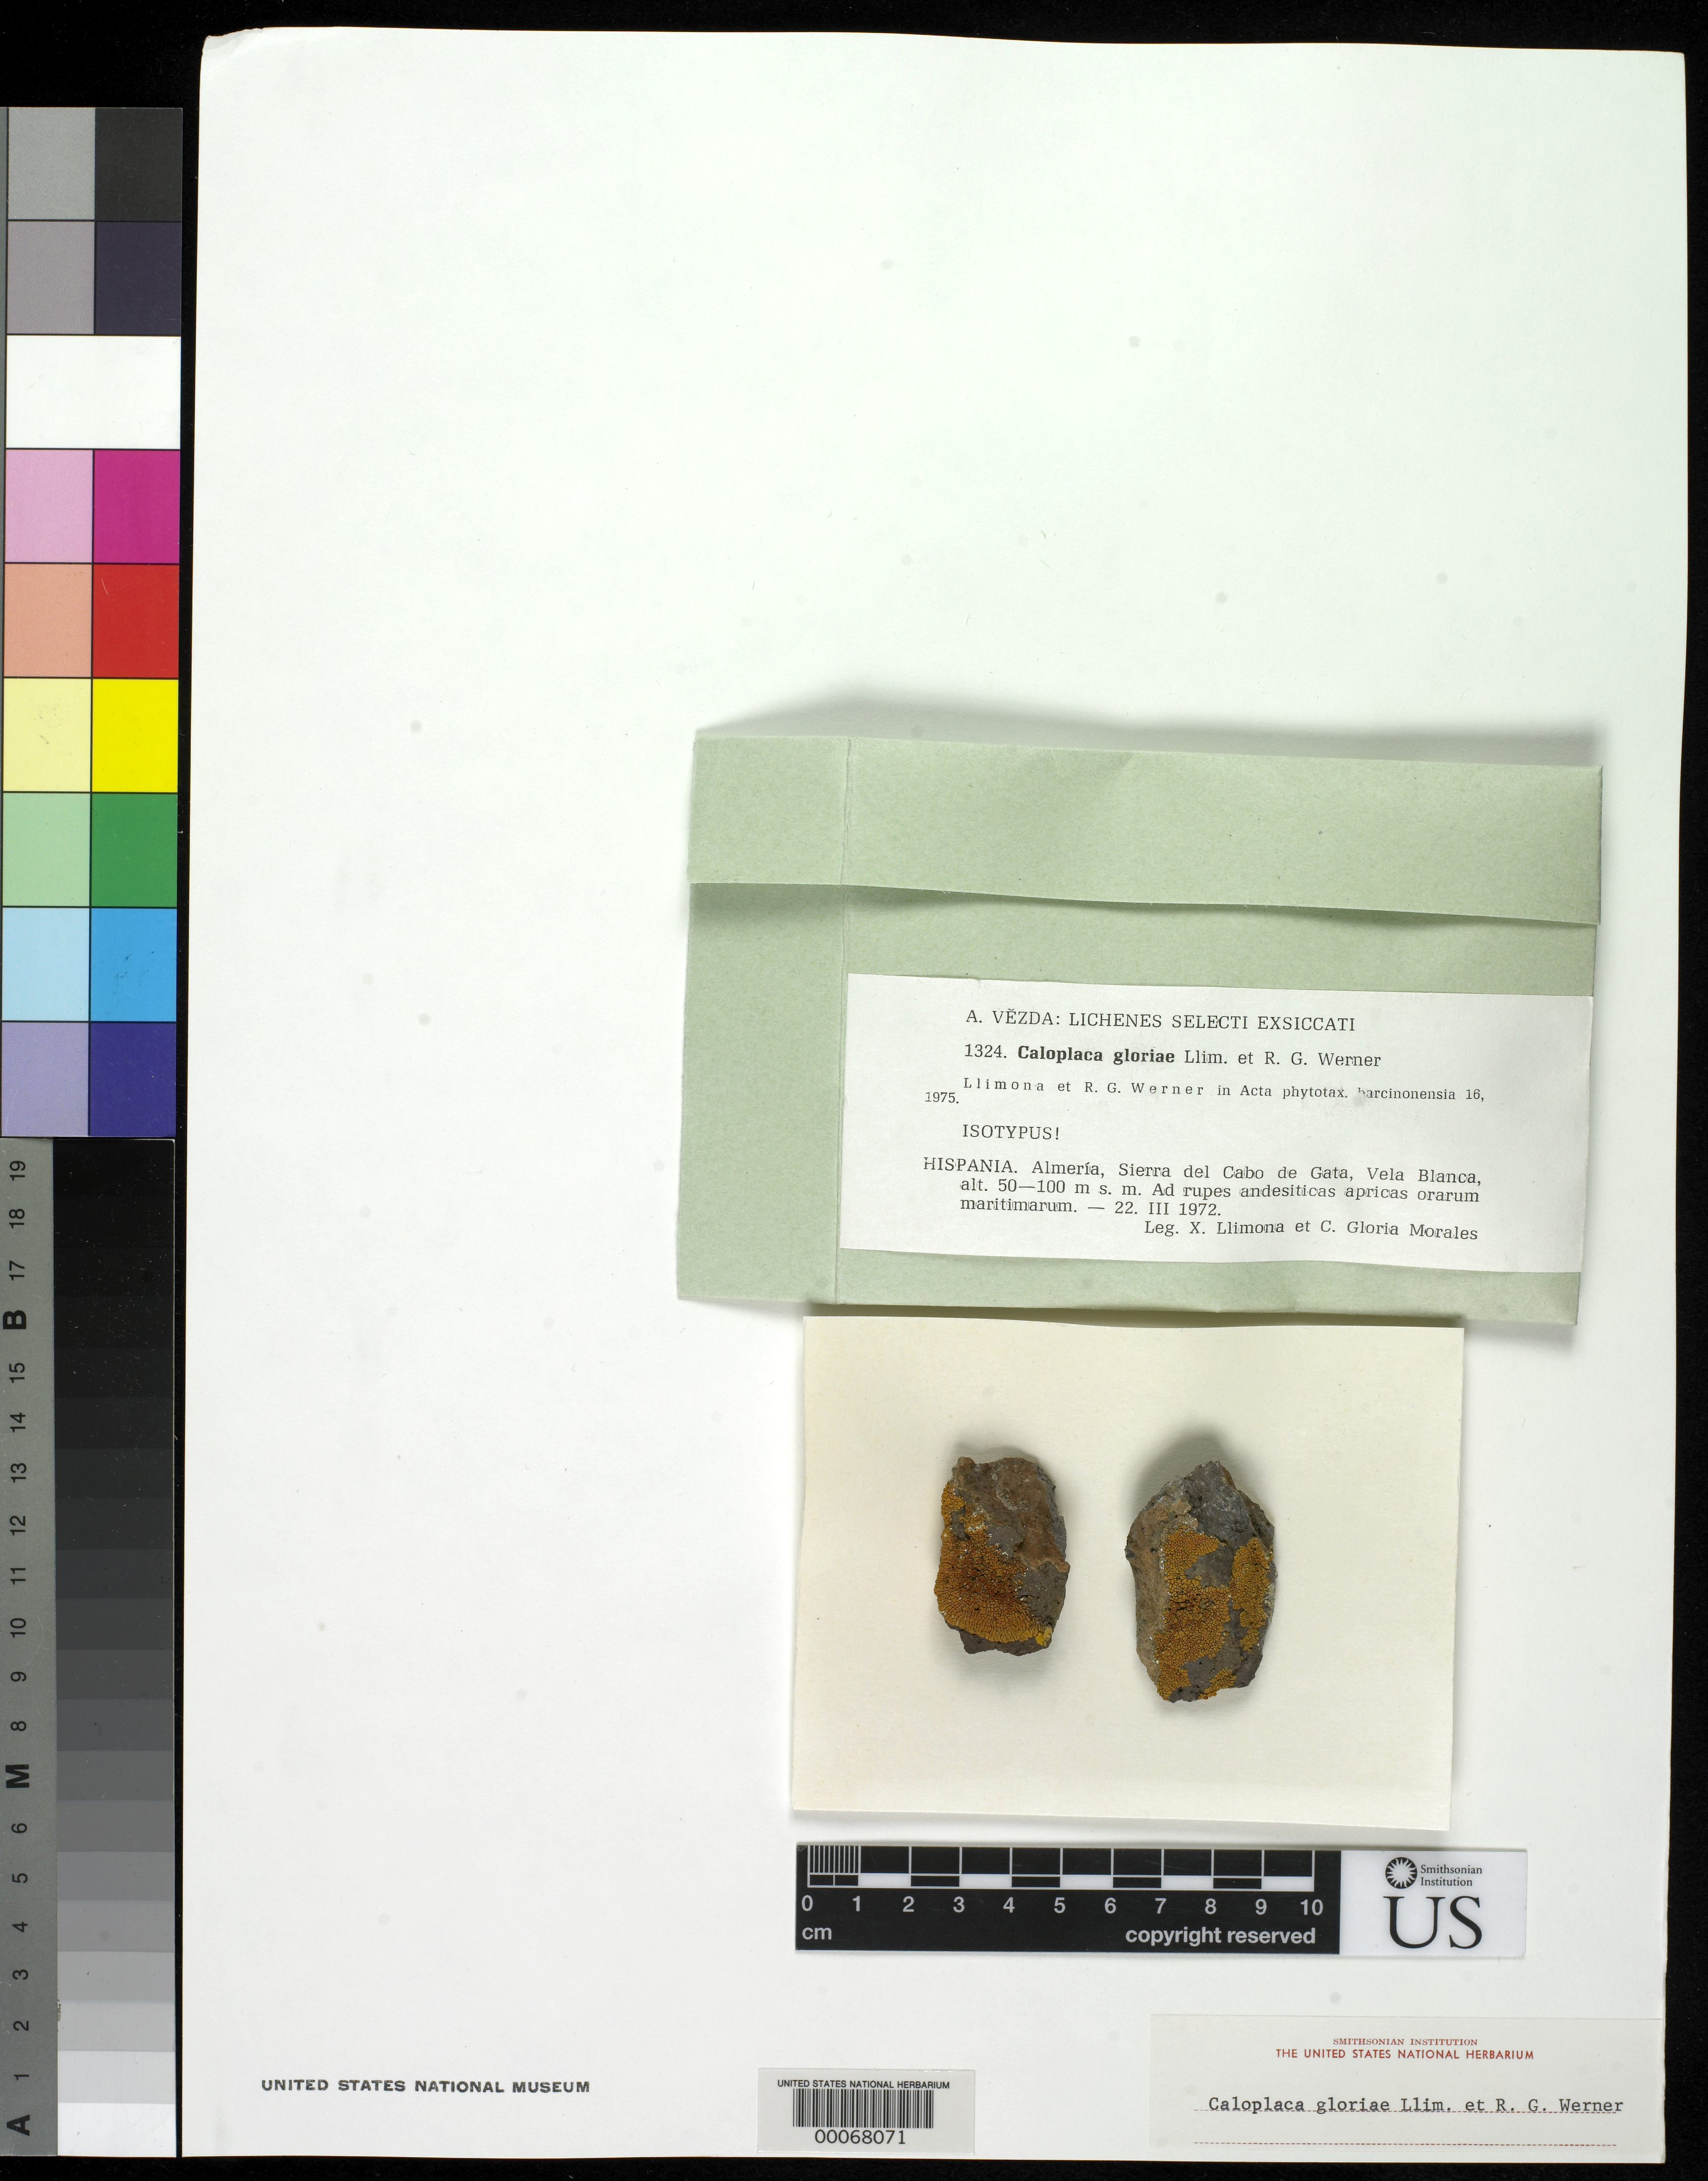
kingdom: Fungi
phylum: Ascomycota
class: Lecanoromycetes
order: Teloschistales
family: Teloschistaceae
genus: Caloplaca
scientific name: Caloplaca gloriae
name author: & Werner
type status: Isotype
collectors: X. Llimona & C. Morales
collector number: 1324 (Vezda No.)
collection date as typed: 22 Mar 1975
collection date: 1975-03-22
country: Spain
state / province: Andalucia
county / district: Almeria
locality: Vela Blanca, Sierra del Cabo de Gata.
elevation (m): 50